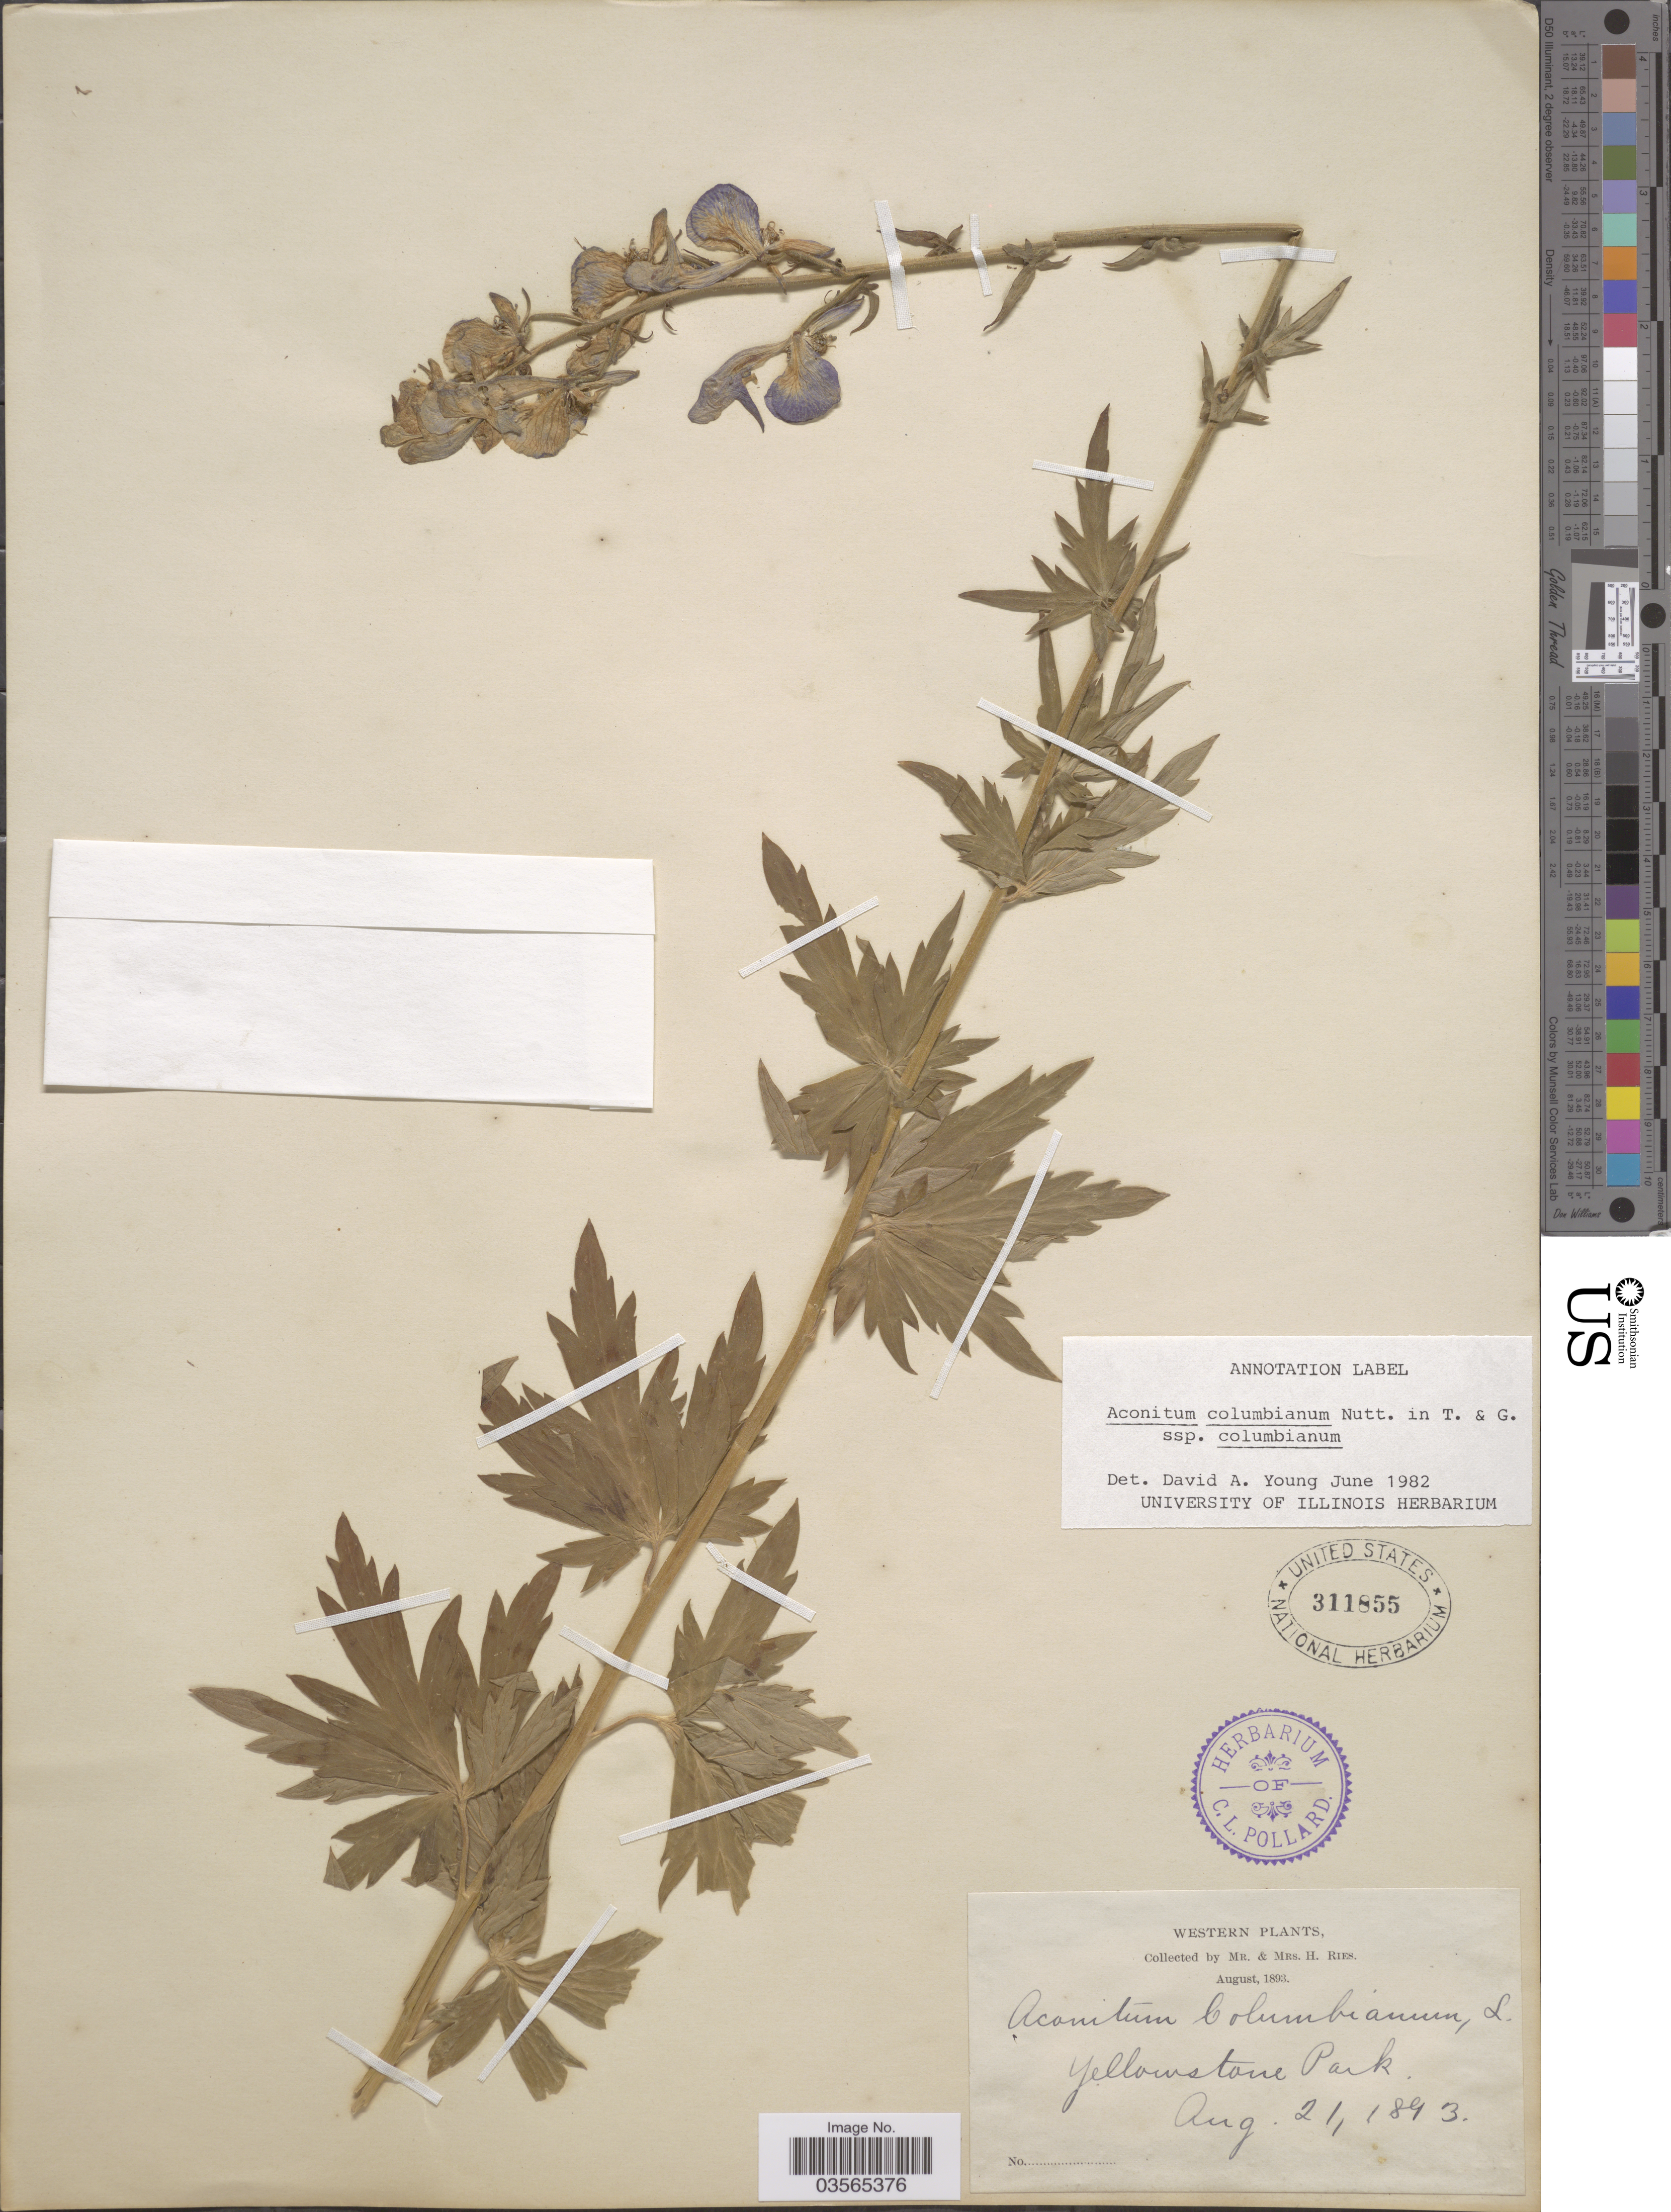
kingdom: Plantae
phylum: Tracheophyta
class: Magnoliopsida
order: Ranunculales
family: Ranunculaceae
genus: Aconitum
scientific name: Aconitum columbianum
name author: Nutt.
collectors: H. Ries & H. Ries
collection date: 1893-08-21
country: United States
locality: Western. Yellowstone Park.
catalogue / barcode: US 311855